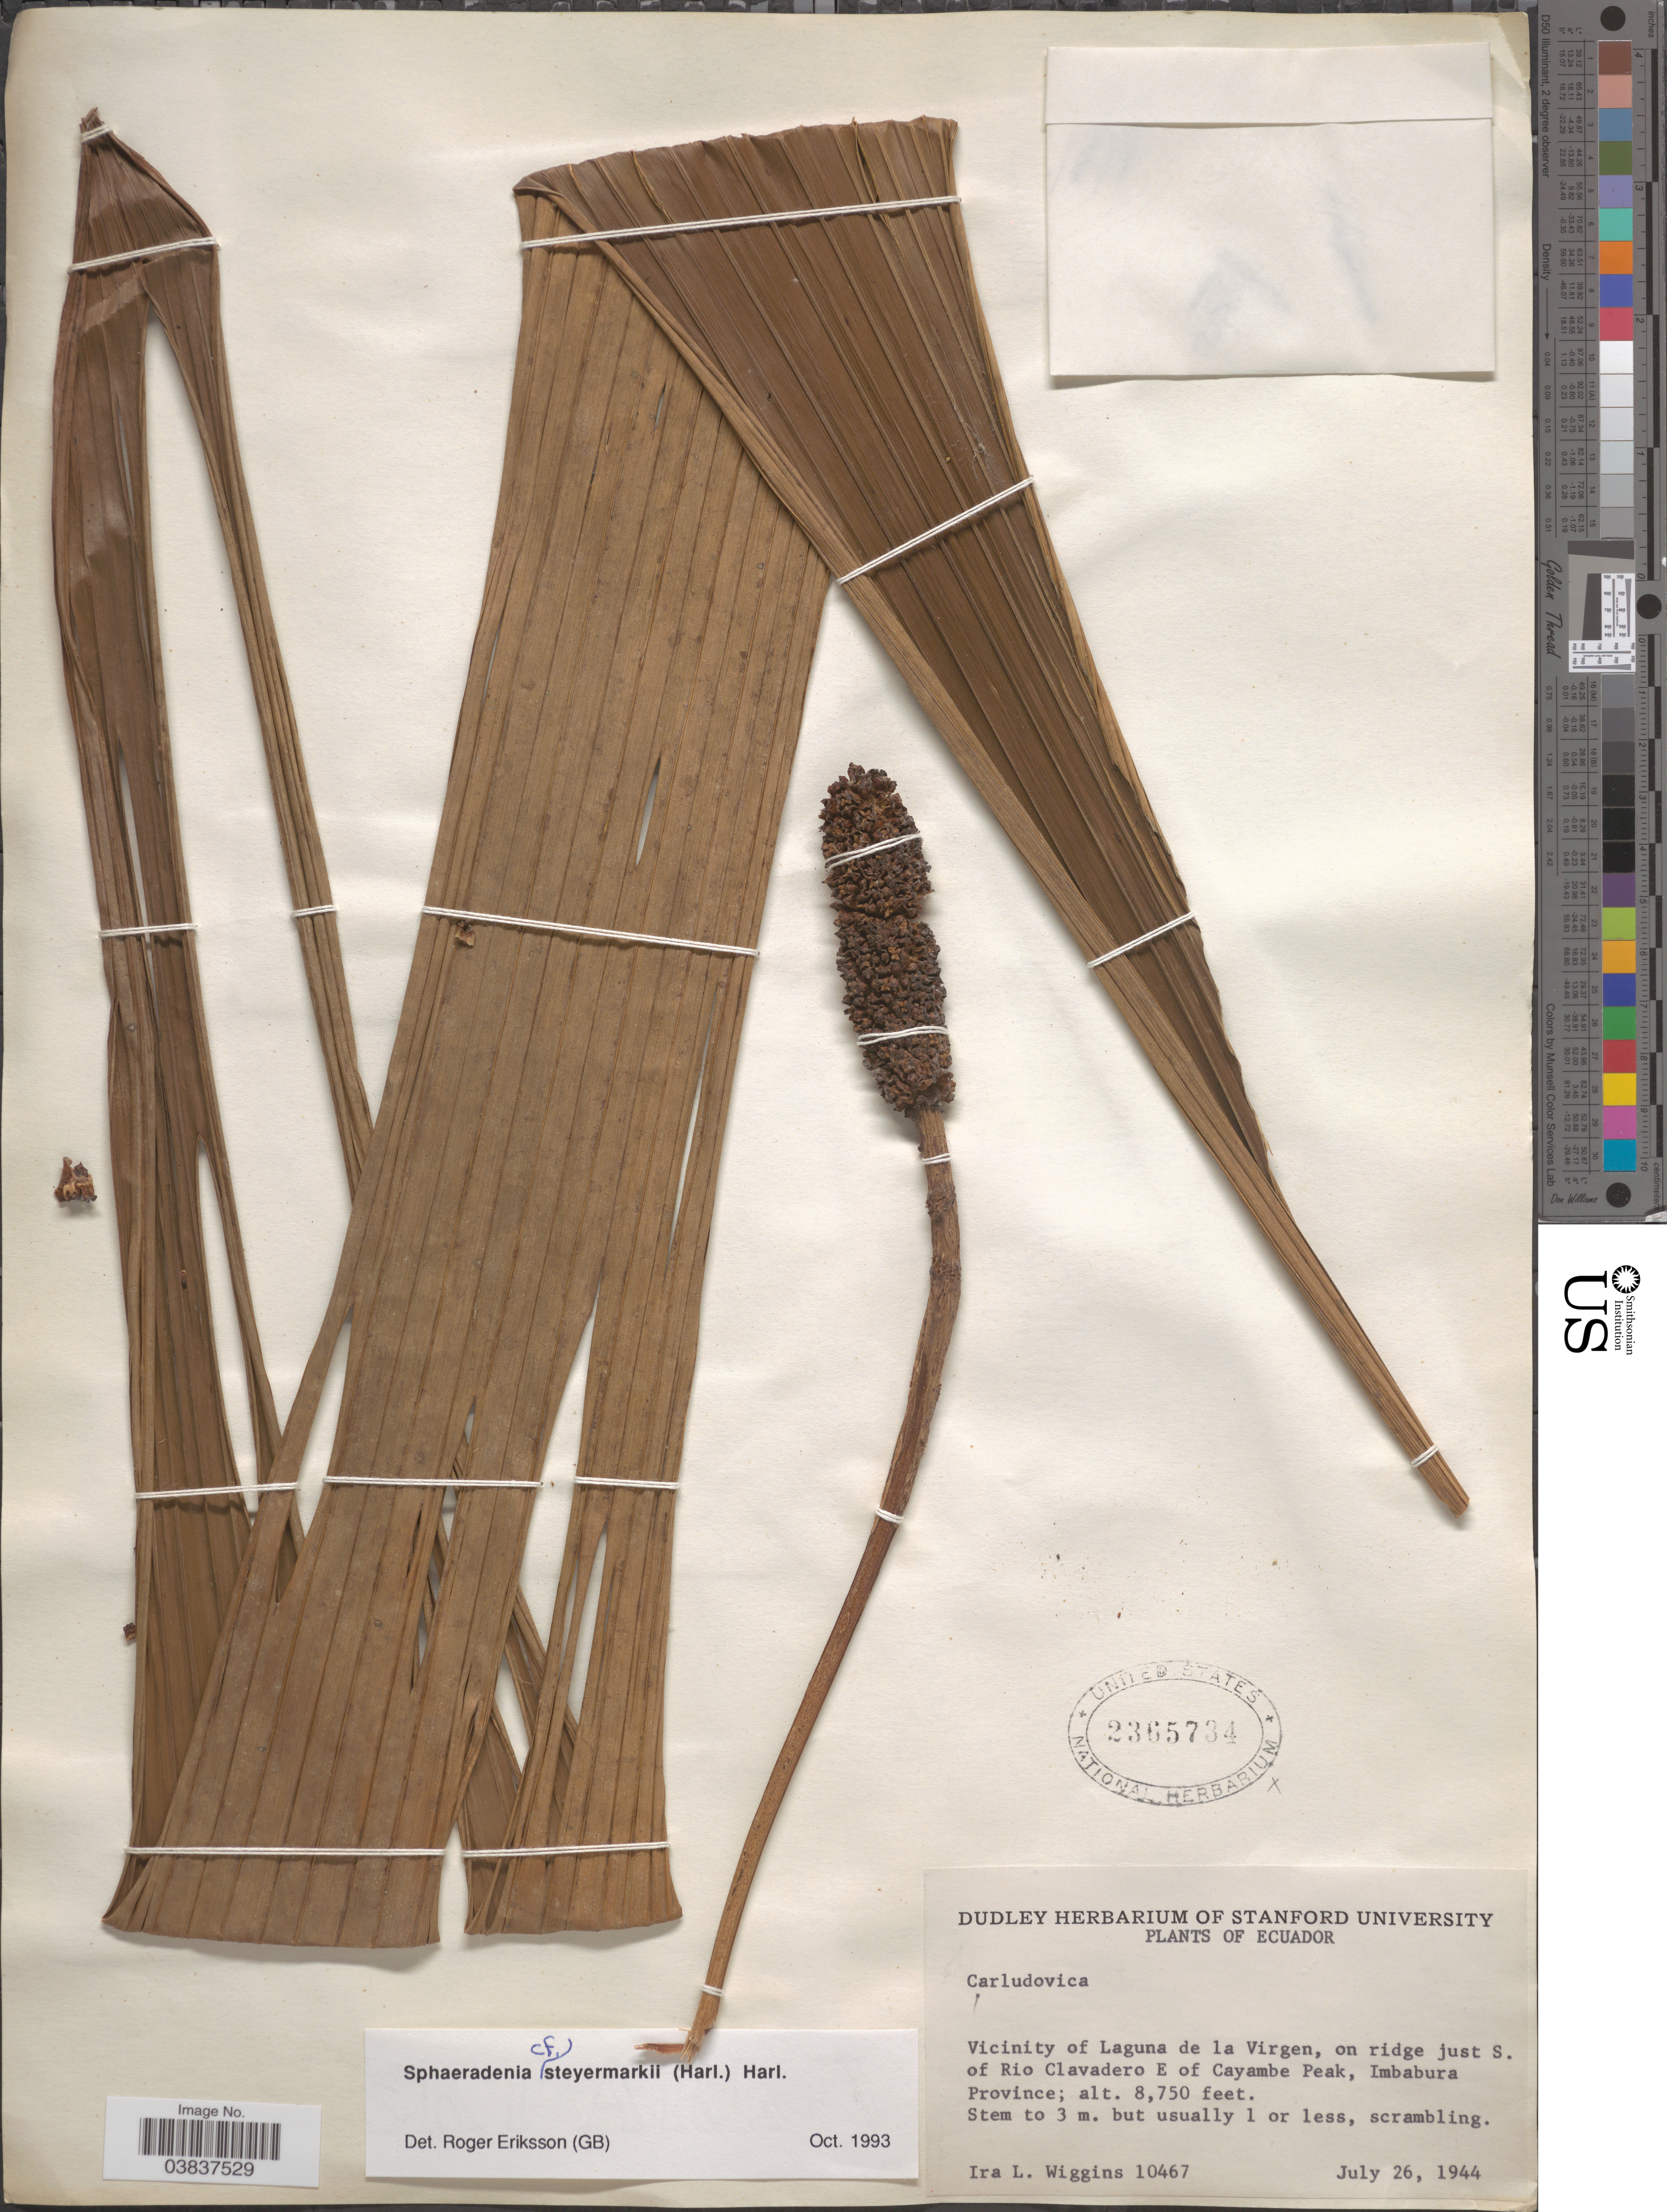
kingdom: Plantae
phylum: Tracheophyta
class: Liliopsida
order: Pandanales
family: Cyclanthaceae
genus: Sphaeradenia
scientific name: Sphaeradenia steyermarkii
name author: (Hart.) Harling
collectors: I. L. Wiggins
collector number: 10467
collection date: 1944-07-26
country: Ecuador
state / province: Imbabura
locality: Vicinity of Laguna de la Virgen, on ridge just S. of Rio Clavadero E of Cayambe Peak.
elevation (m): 2667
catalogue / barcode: US 2365734